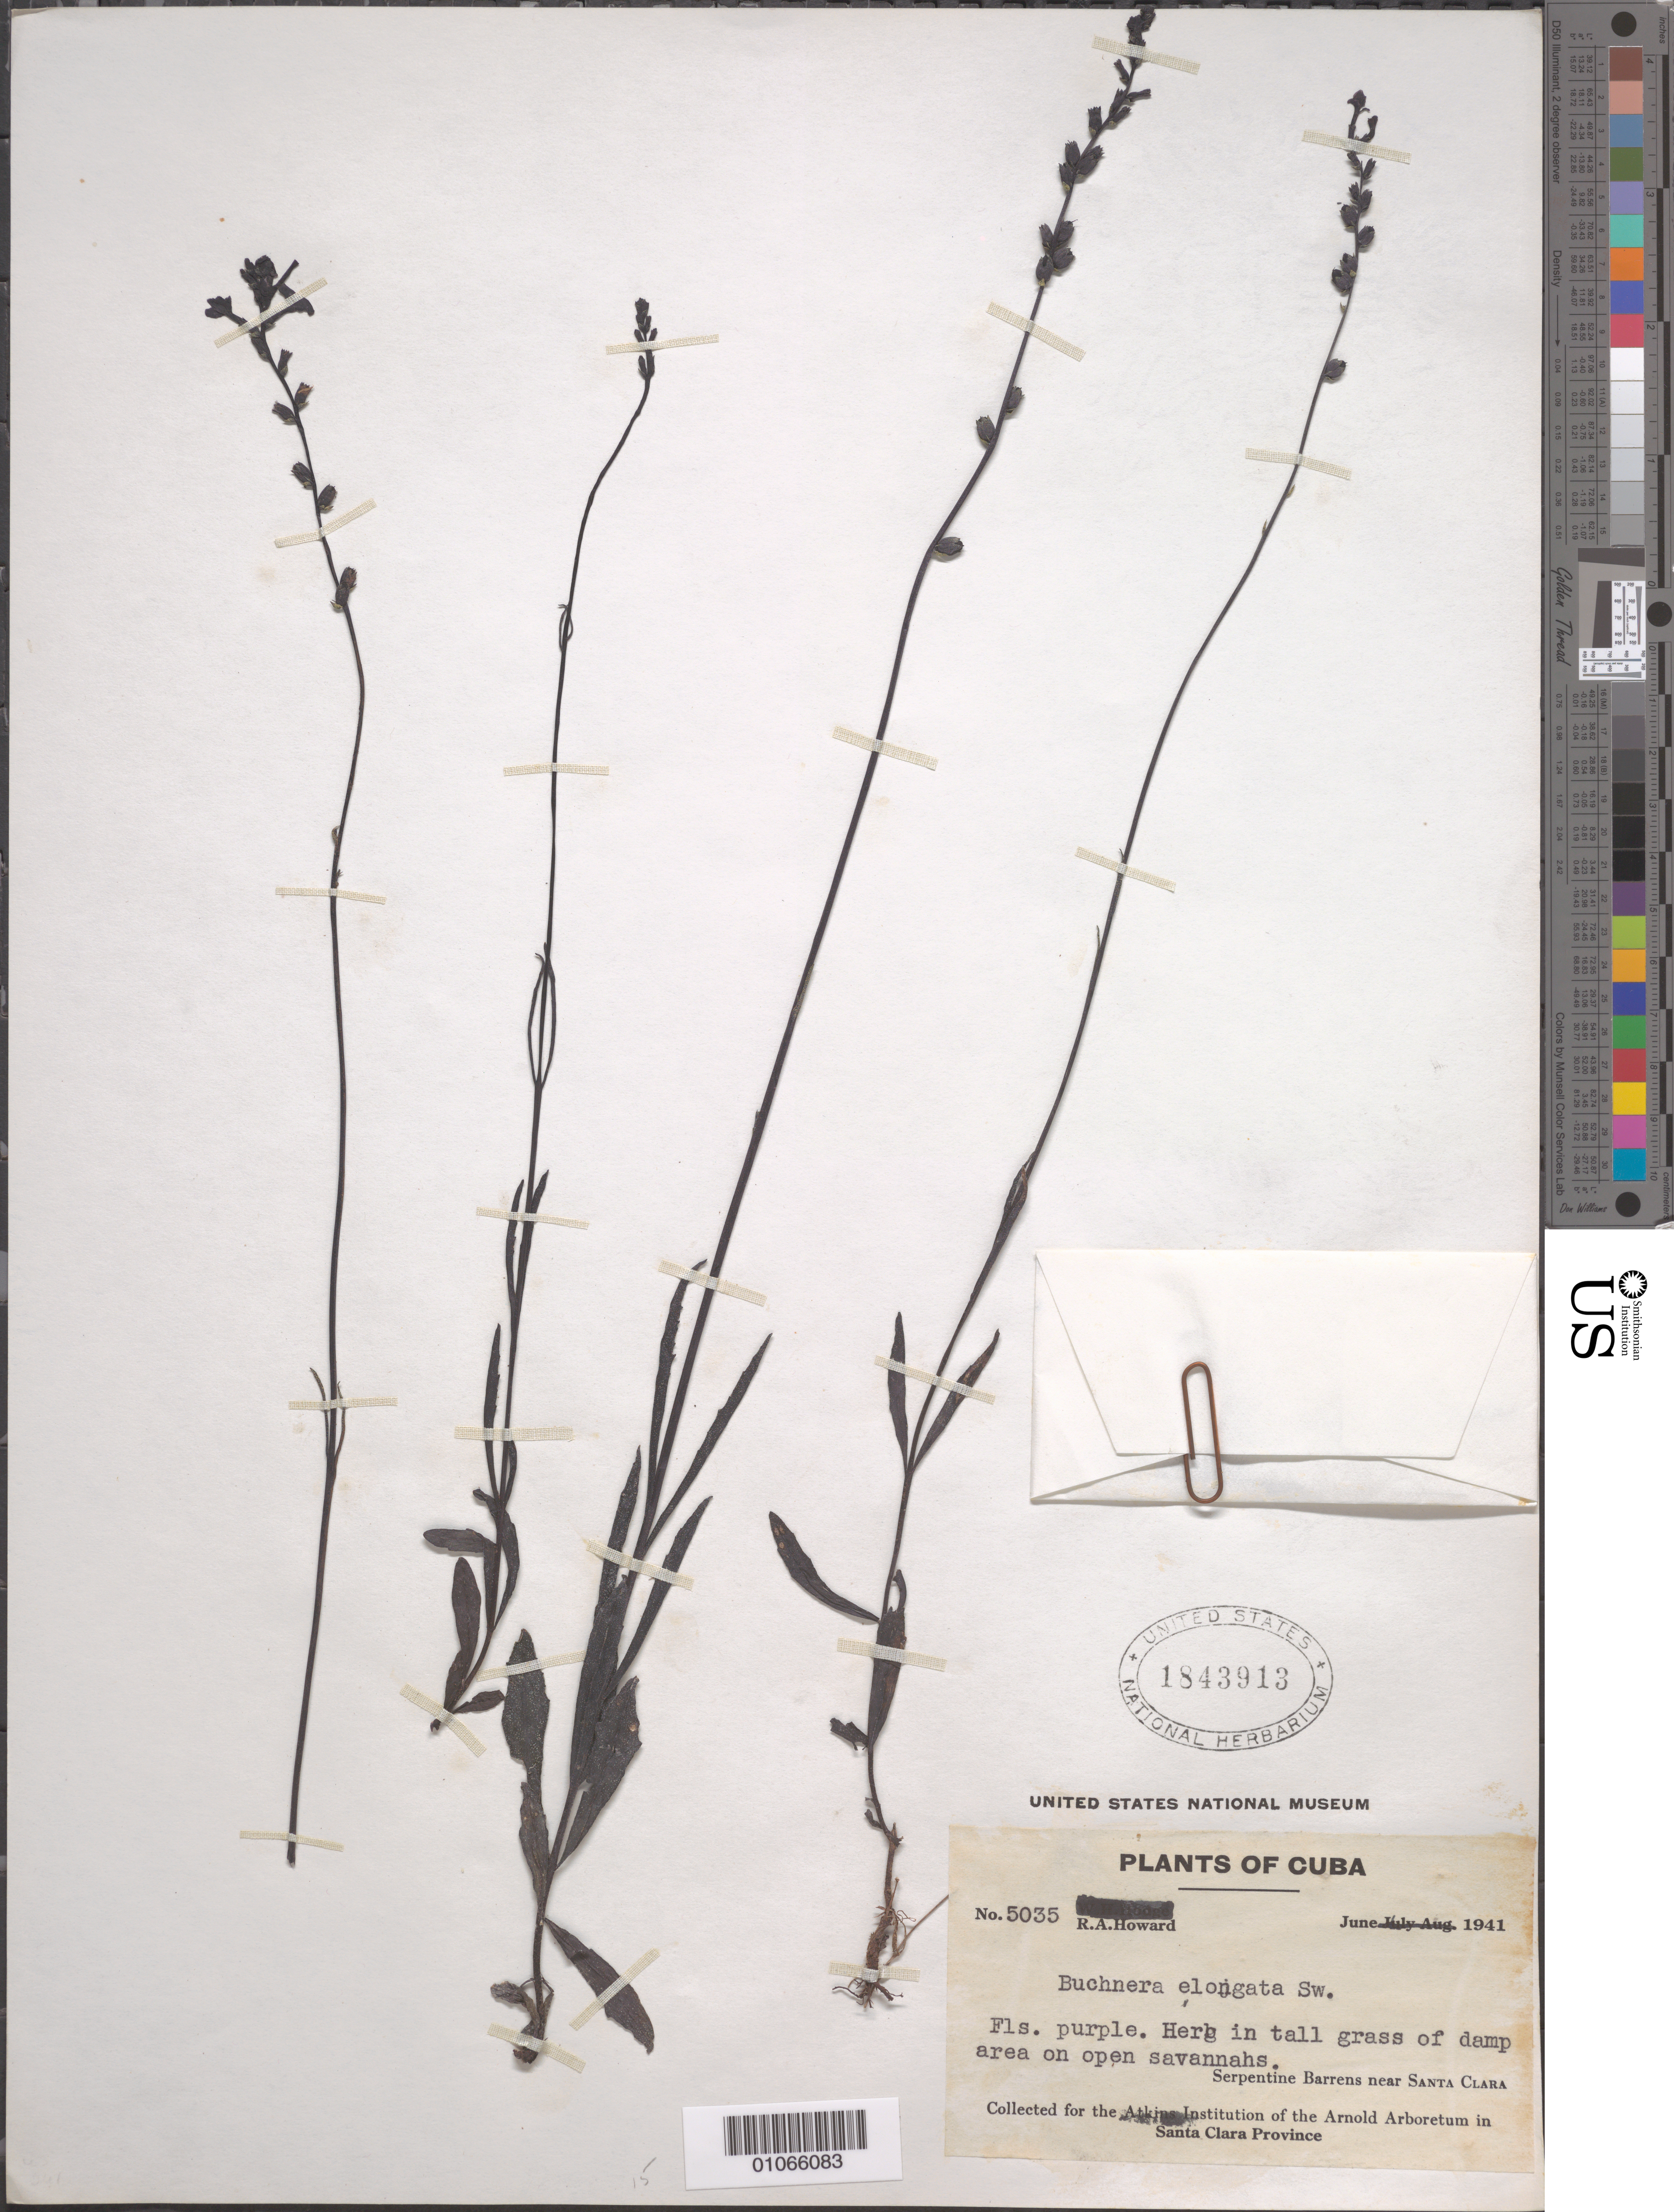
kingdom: Plantae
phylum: Tracheophyta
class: Magnoliopsida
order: Lamiales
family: Orobanchaceae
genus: Buchnera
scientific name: Buchnera elongata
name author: Sw.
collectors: R. A. Howard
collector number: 5035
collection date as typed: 01 Jun 1941 to 30 Jun 1941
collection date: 1941-06-01/1941-06-30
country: Cuba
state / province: Villa Clara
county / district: Santa Clara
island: Cuba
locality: Herb in tall grass of damp area on open savannahs, serpentine barrens near Santa Clara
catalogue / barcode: US 1843913